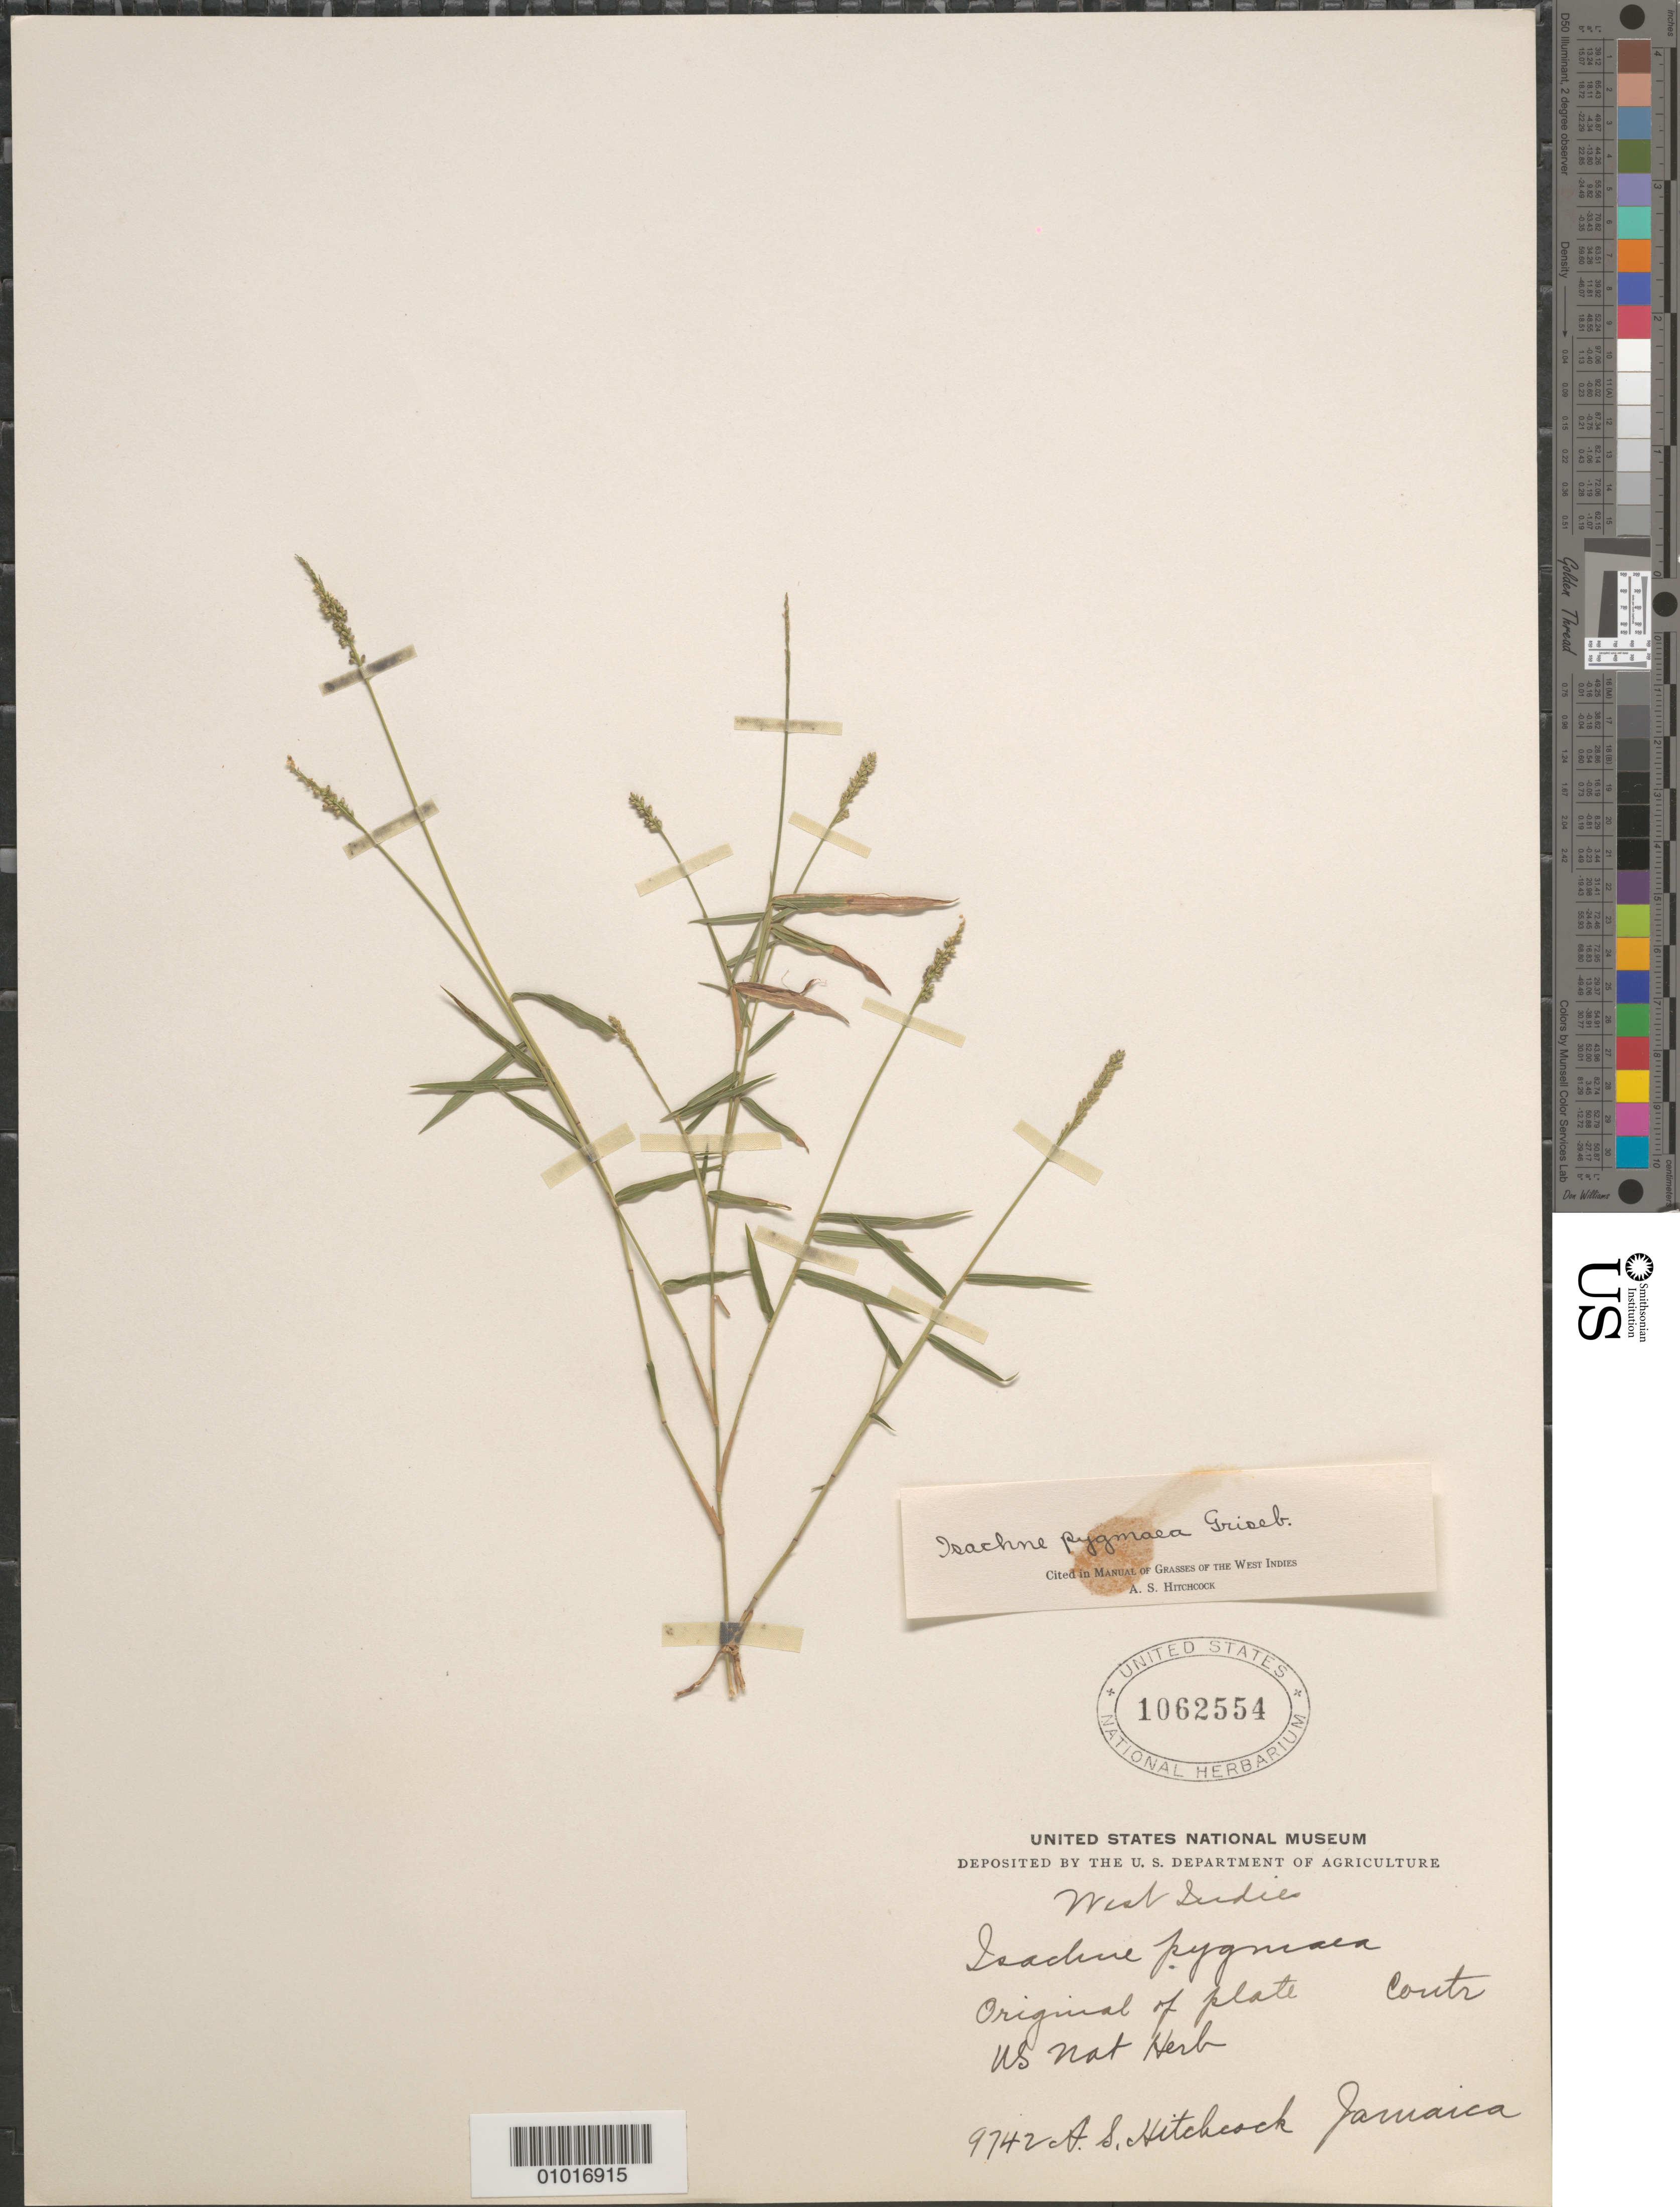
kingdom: Plantae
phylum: Tracheophyta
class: Liliopsida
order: Poales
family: Poaceae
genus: Isachne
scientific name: Isachne pygmaea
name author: Griseb.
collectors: A. S. Hitchcock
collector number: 9742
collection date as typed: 29 Oct 1912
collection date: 1912-10-29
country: Jamaica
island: Jamaica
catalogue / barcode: US 1062554